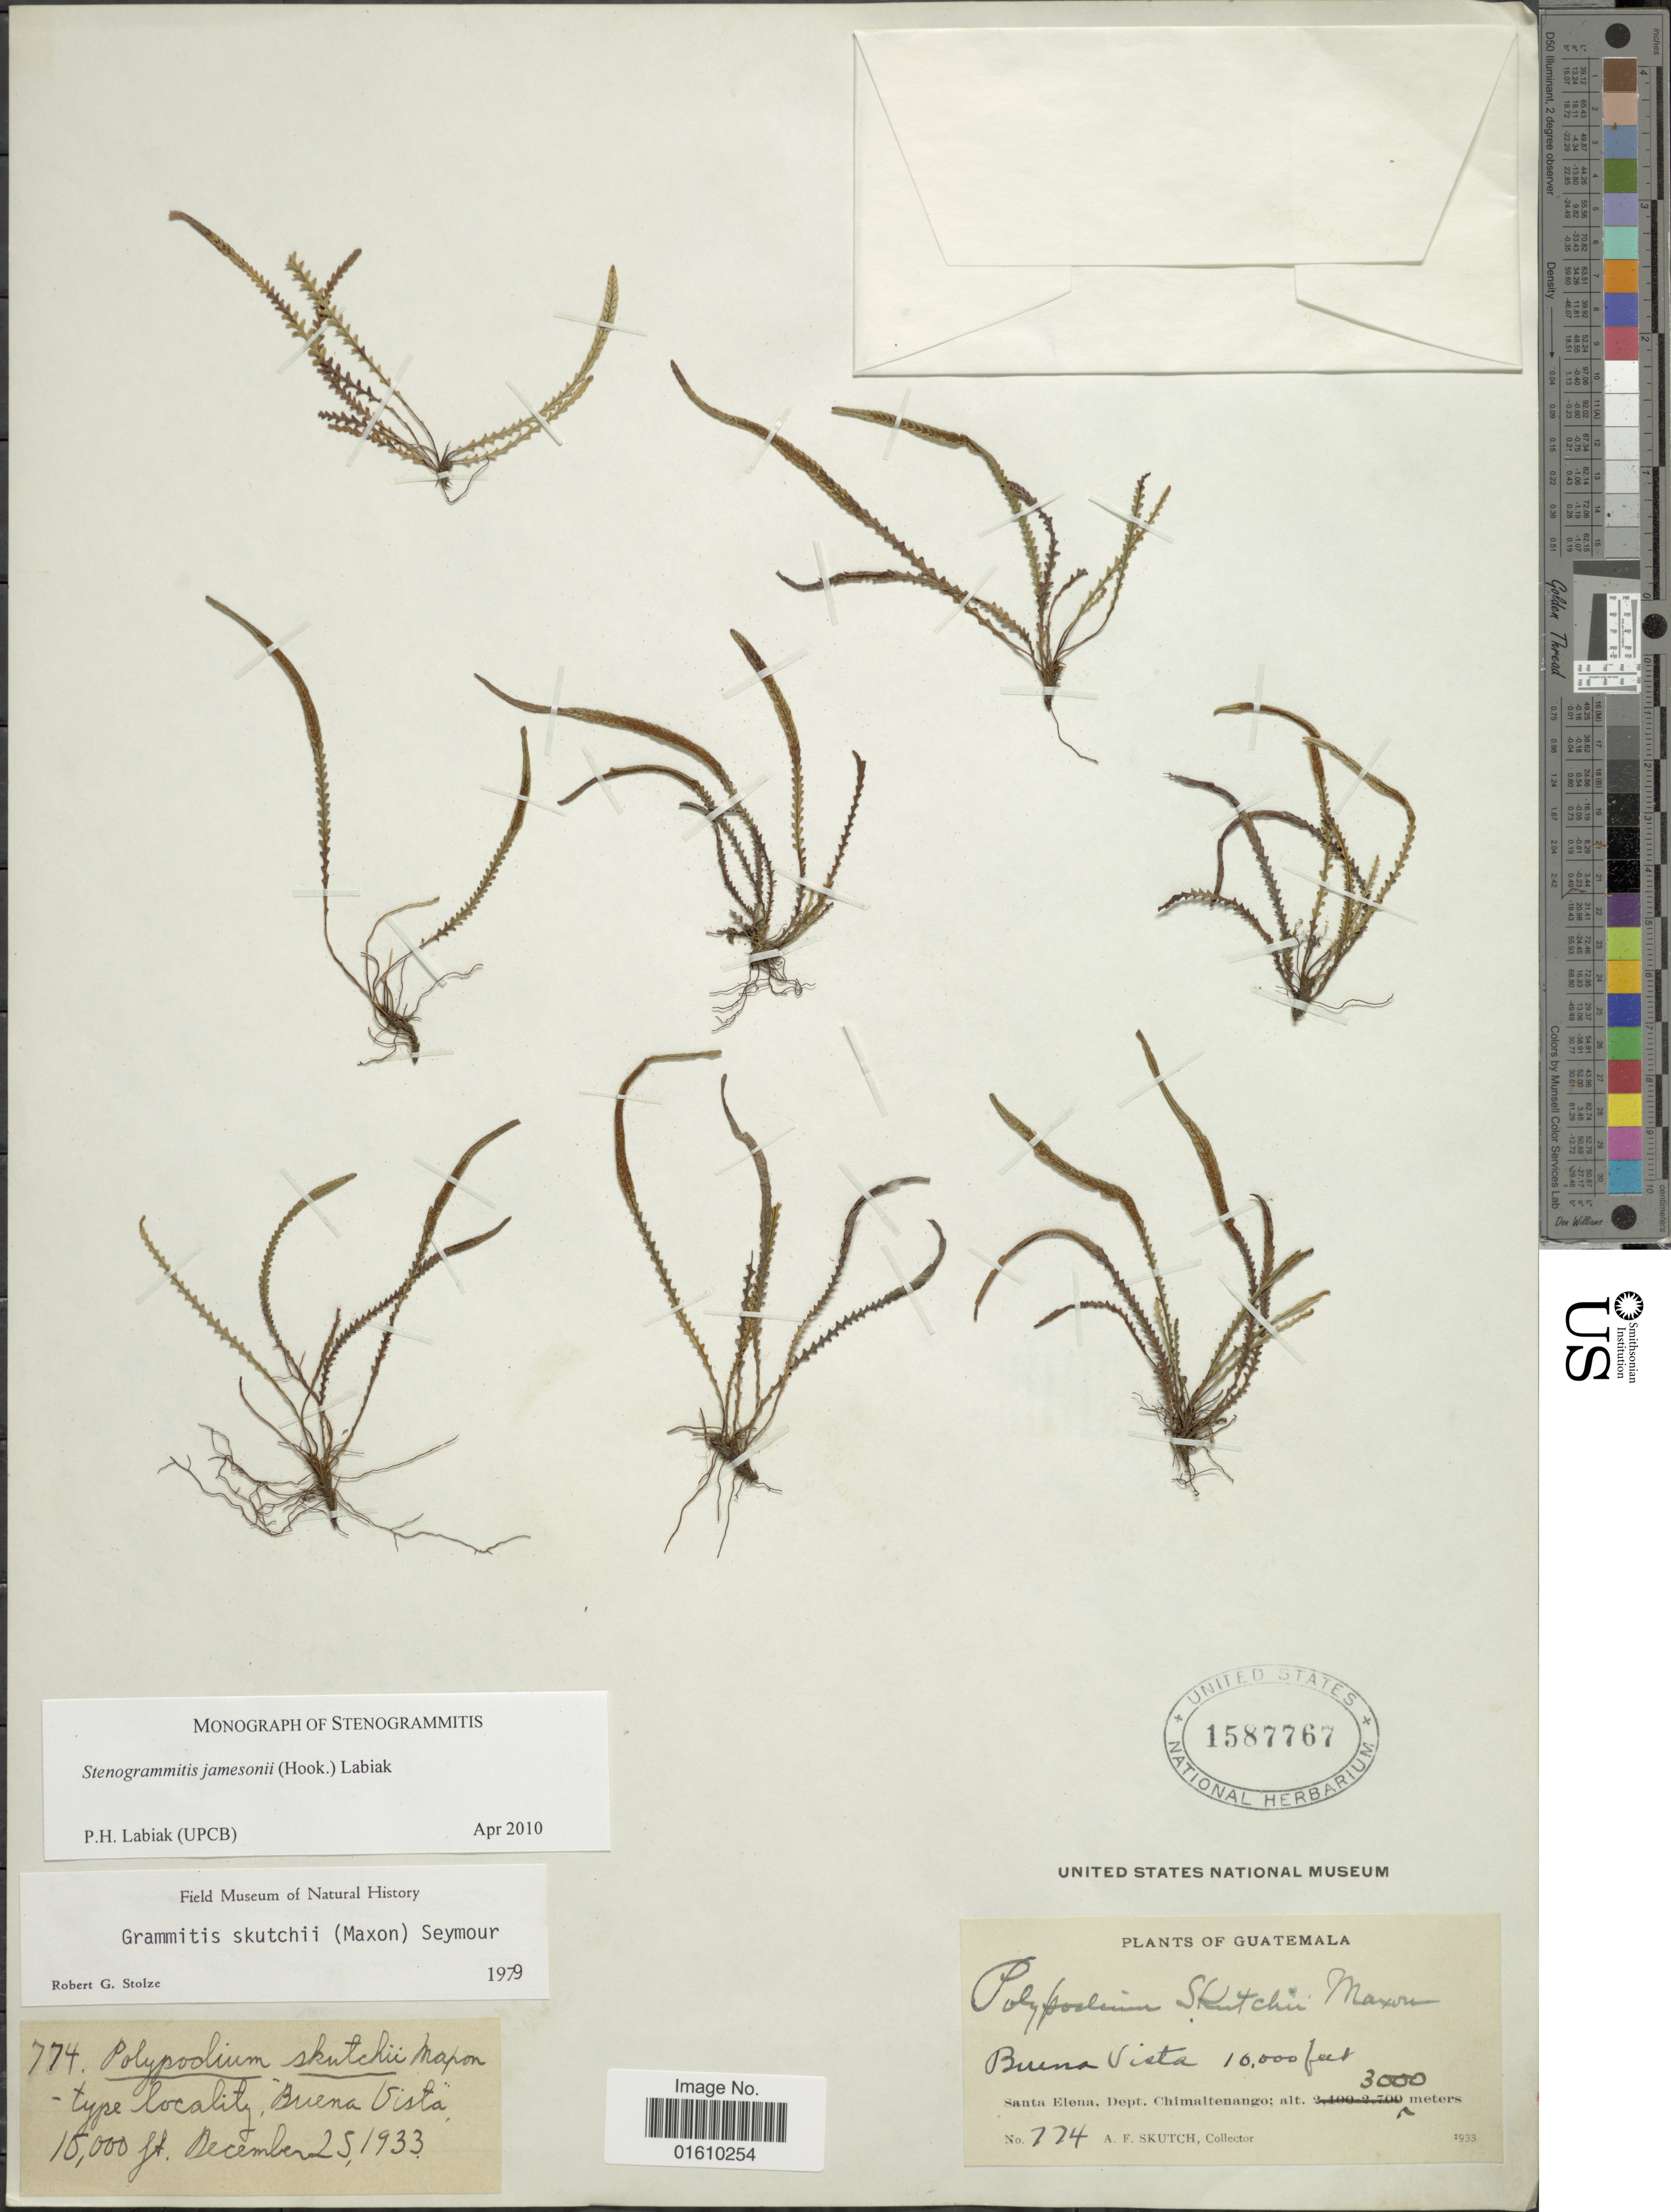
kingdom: Plantae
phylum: Tracheophyta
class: Polypodiopsida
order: Polypodiales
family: Polypodiaceae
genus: Stenogrammitis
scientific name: Stenogrammitis jamesonii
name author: (Hook.) Labiak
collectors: A. F. Skutch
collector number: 774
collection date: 1933-12-25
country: Guatemala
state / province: Chimaltenango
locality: Buena Vista, Santa Elena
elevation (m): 3000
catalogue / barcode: US 1587767